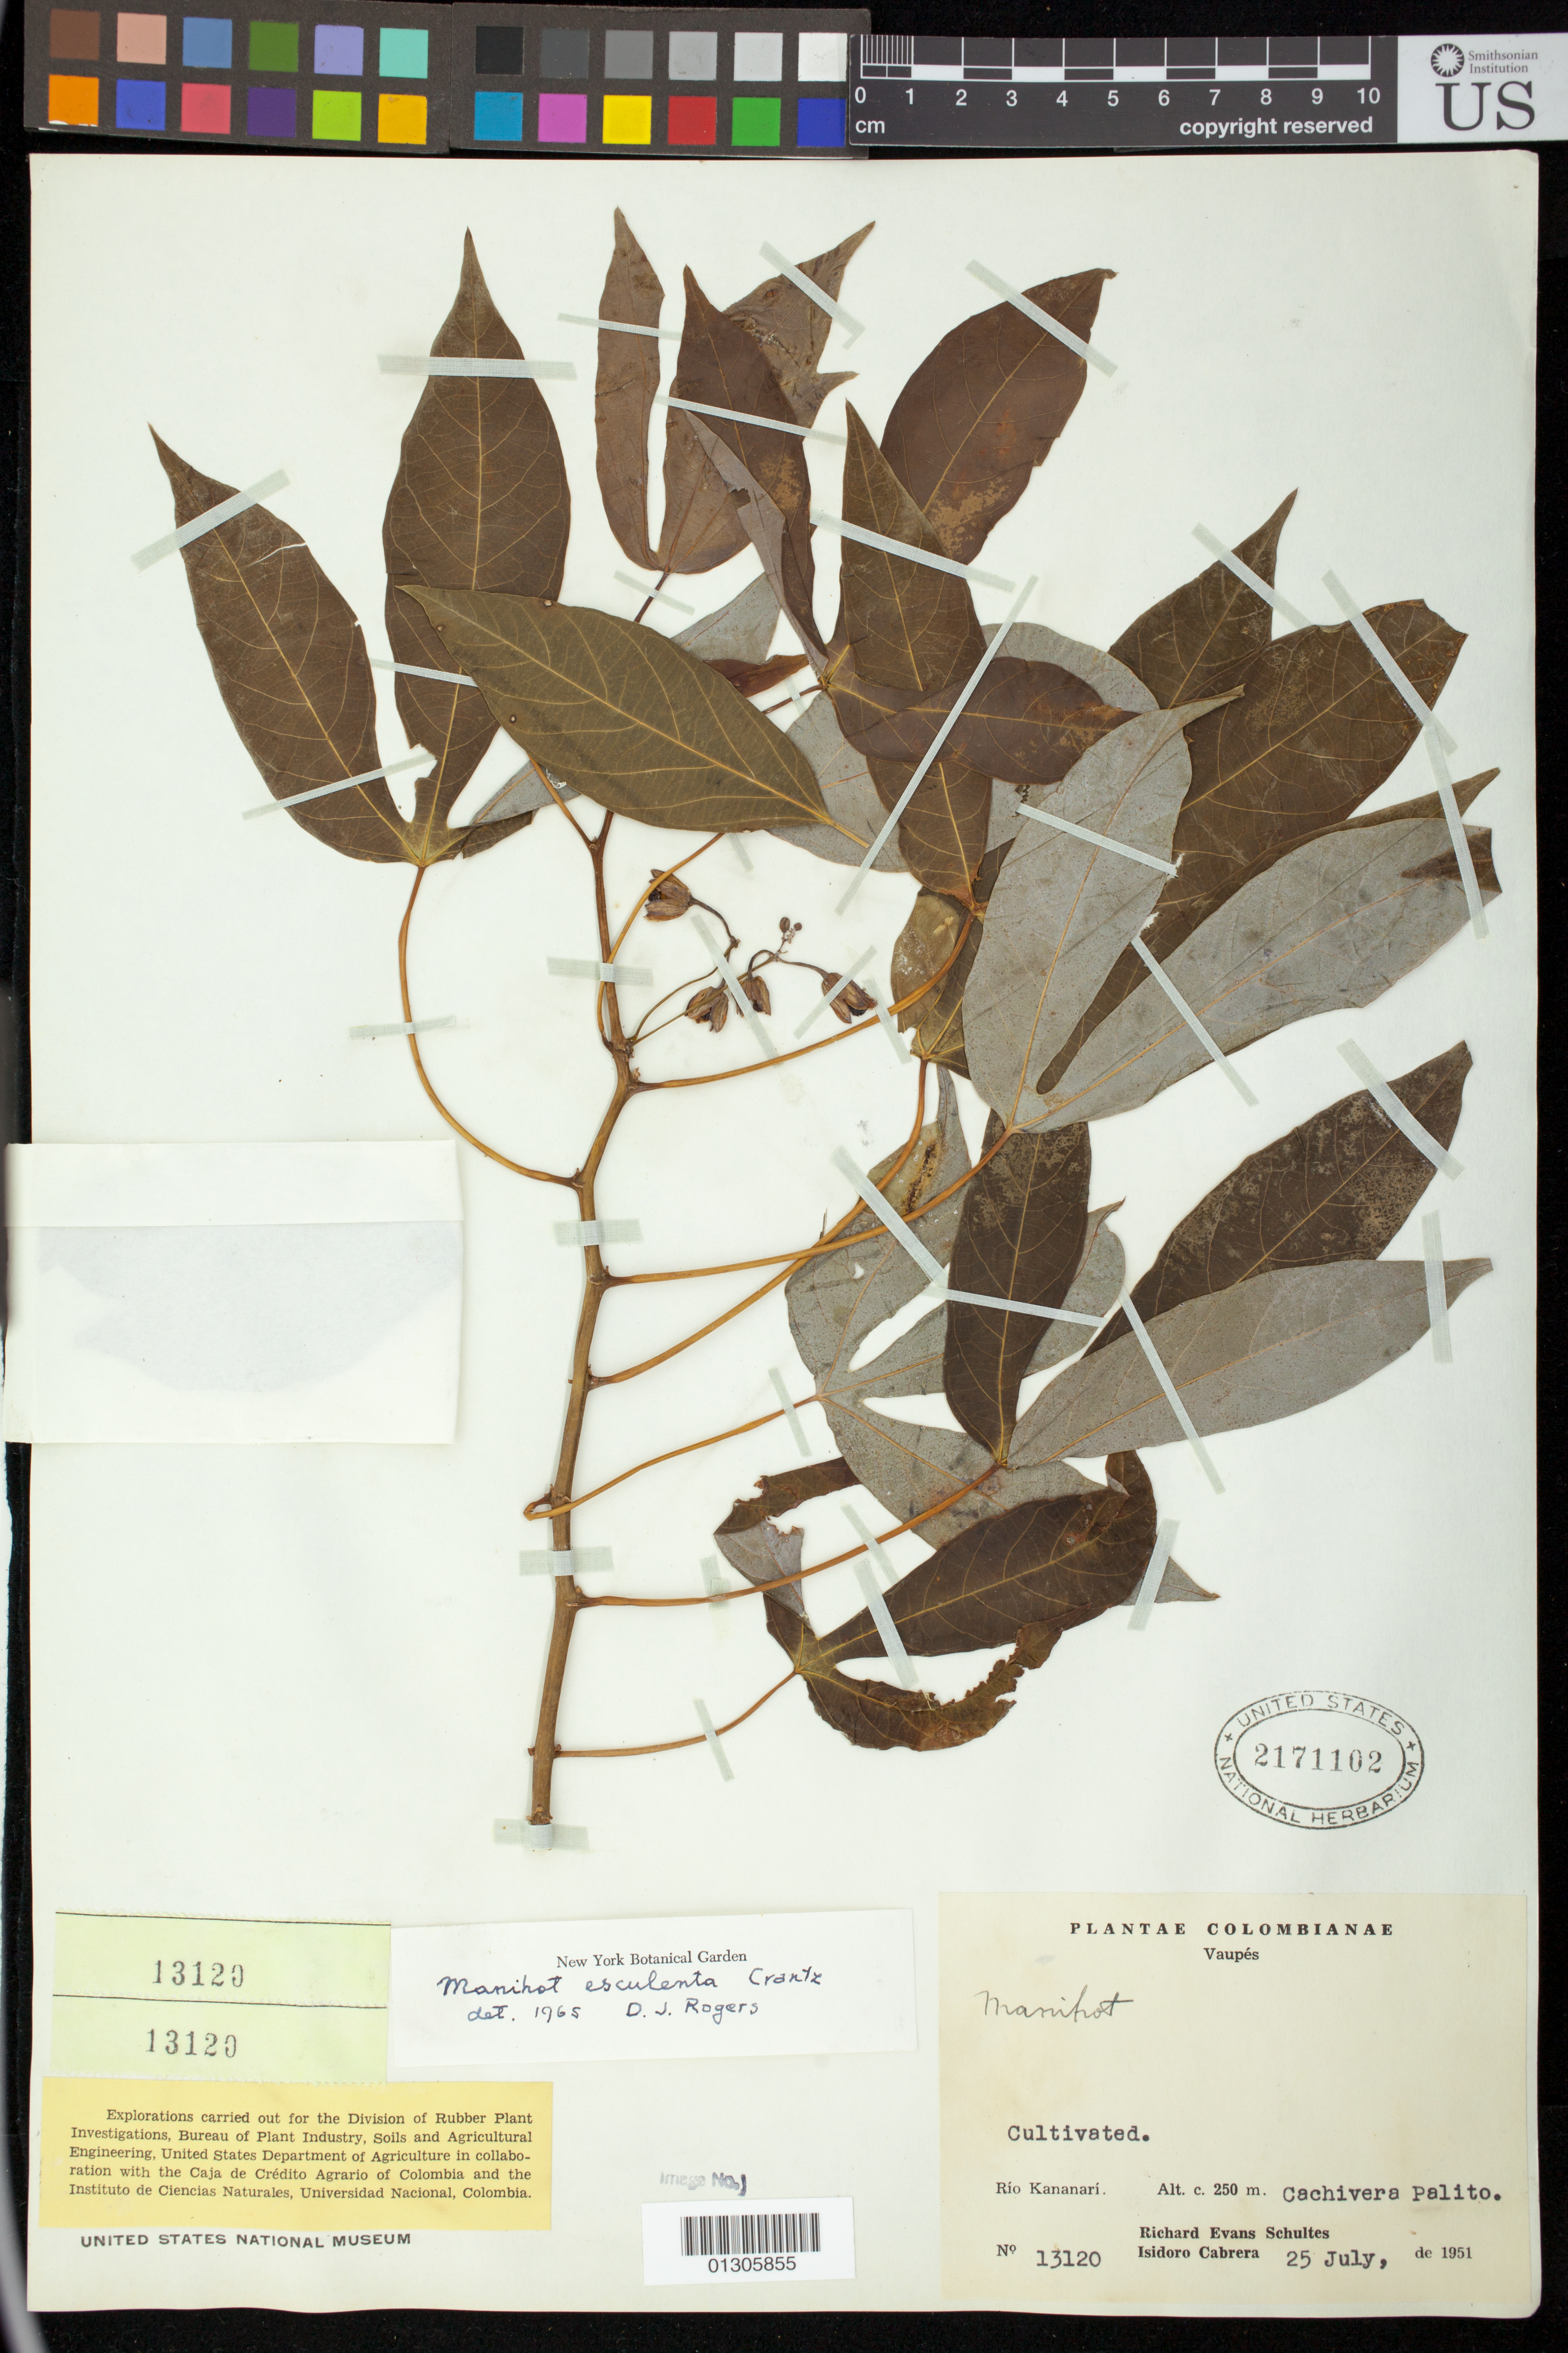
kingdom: Plantae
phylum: Tracheophyta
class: Magnoliopsida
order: Malpighiales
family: Euphorbiaceae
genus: Manihot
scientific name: Manihot esculenta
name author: Crantz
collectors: R. E. Schultes & I. Cabrera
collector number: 13120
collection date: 1951-07-25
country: Colombia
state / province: Vaupés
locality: Rio Kananari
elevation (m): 250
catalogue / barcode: US 2171102